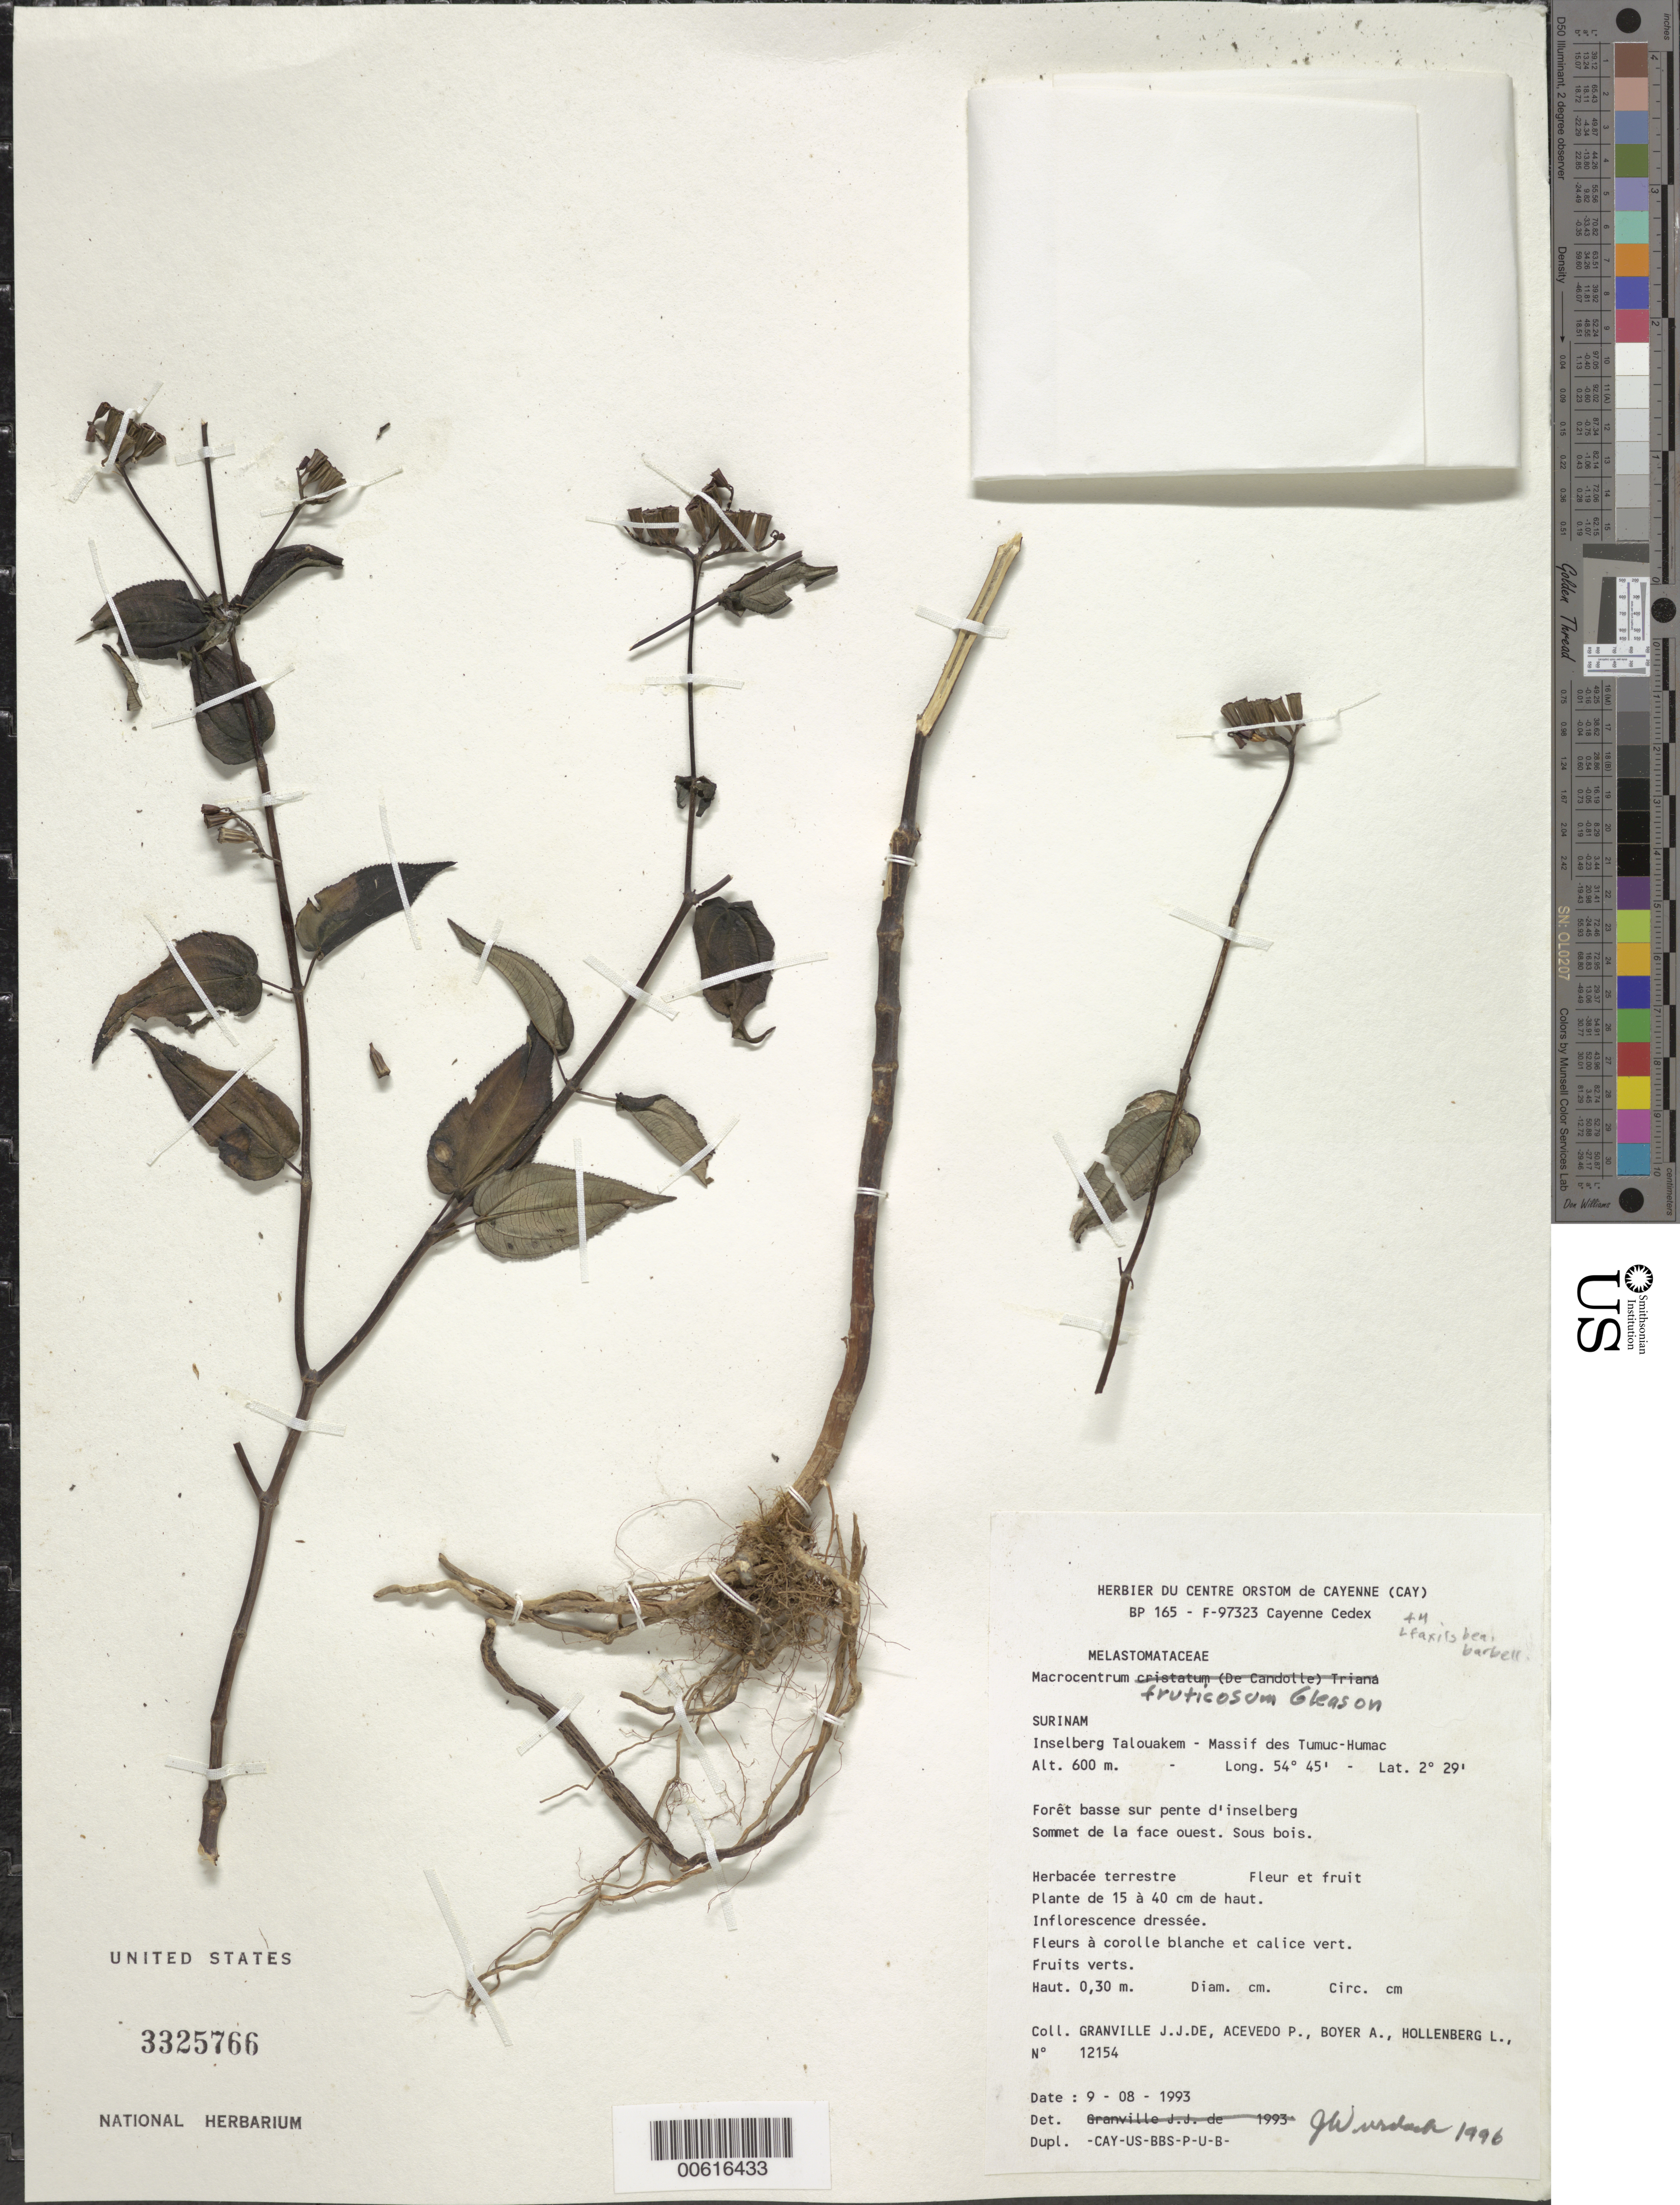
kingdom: Plantae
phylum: Tracheophyta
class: Magnoliopsida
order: Myrtales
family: Melastomataceae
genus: Macrocentrum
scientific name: Macrocentrum fruticosum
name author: Gleason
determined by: Wurdack, John J., (US), US (UNITED STATES)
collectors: J.-J. de Granville, P. Acevedo-Rodr., A. Boyer & L. Hollenberg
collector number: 12154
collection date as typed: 9-Aug-93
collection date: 1993-08-09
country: Suriname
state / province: Sipaliwini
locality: Inselberg Talouakem, Massif des Tumuc-Humac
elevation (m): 600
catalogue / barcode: US 3325766